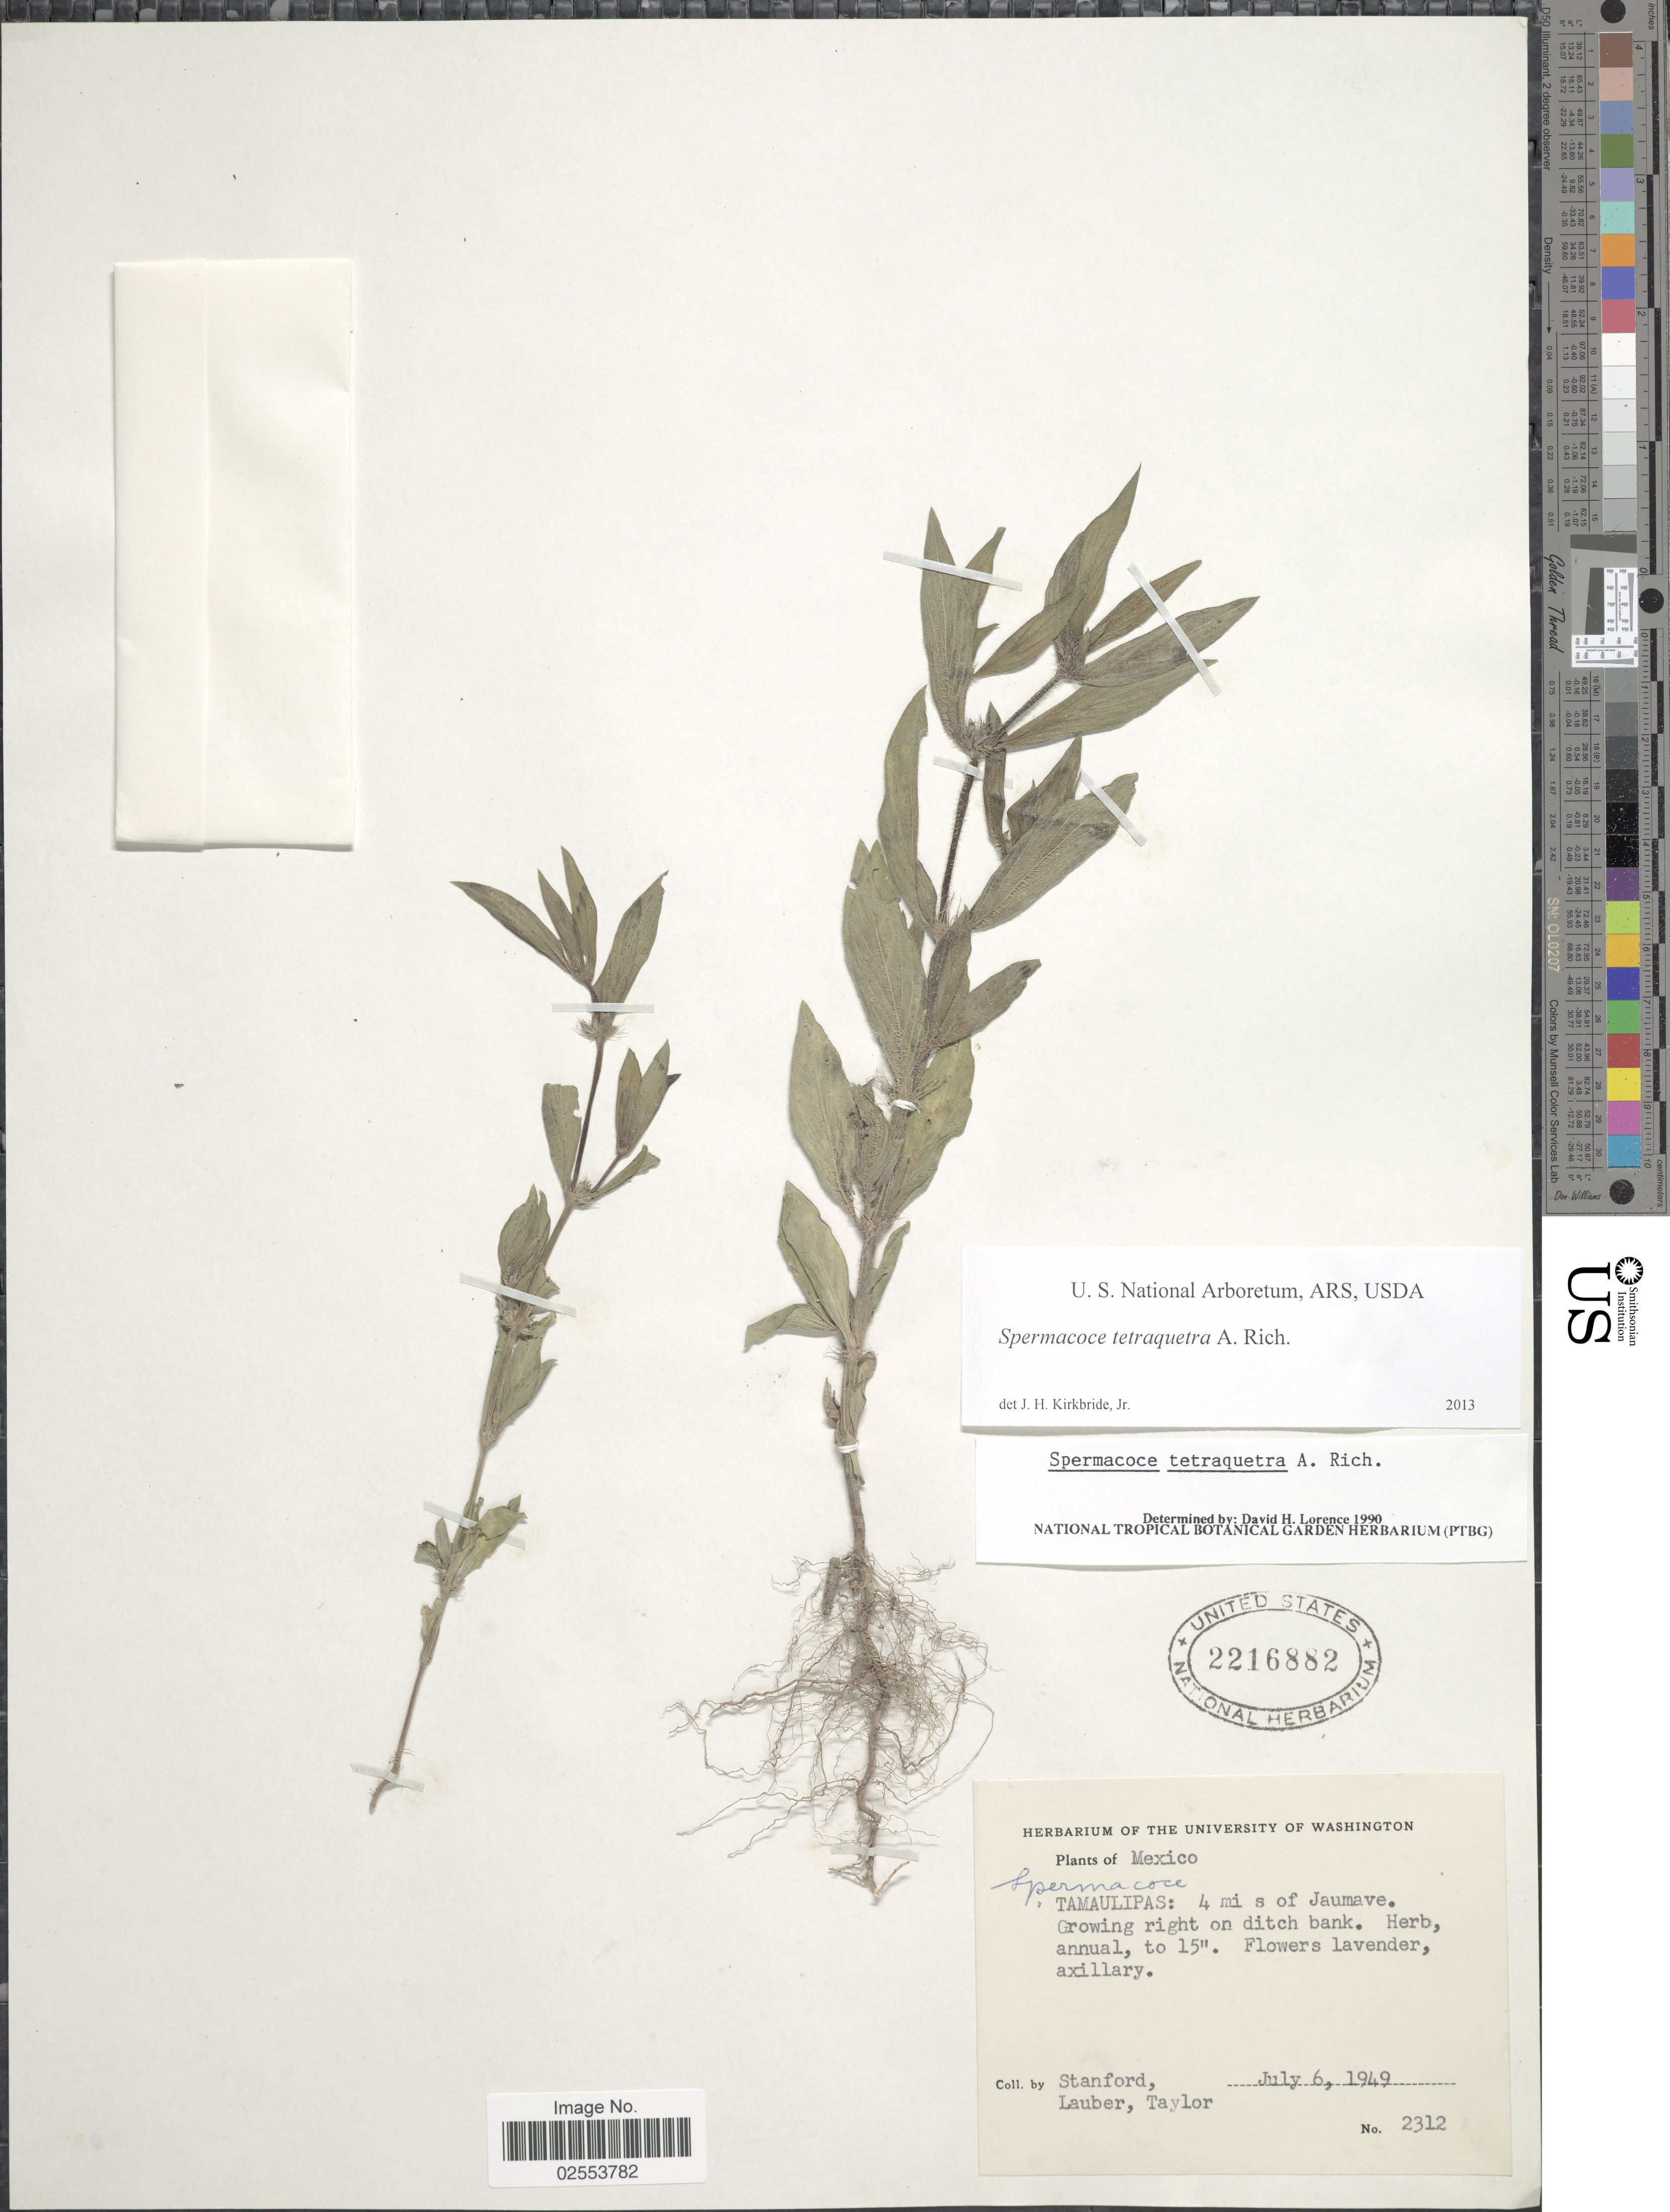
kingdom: Plantae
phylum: Tracheophyta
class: Magnoliopsida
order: Gentianales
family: Rubiaceae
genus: Spermacoce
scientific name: Spermacoce tetraquetra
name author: A. Rich.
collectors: -. Stanford, Lauber, -- & -- Taylor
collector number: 2312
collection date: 1949-07-06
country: Mexico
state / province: Tamaulipas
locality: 4 mi s of Jaumave, right on ditch bank.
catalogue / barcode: US 2216882